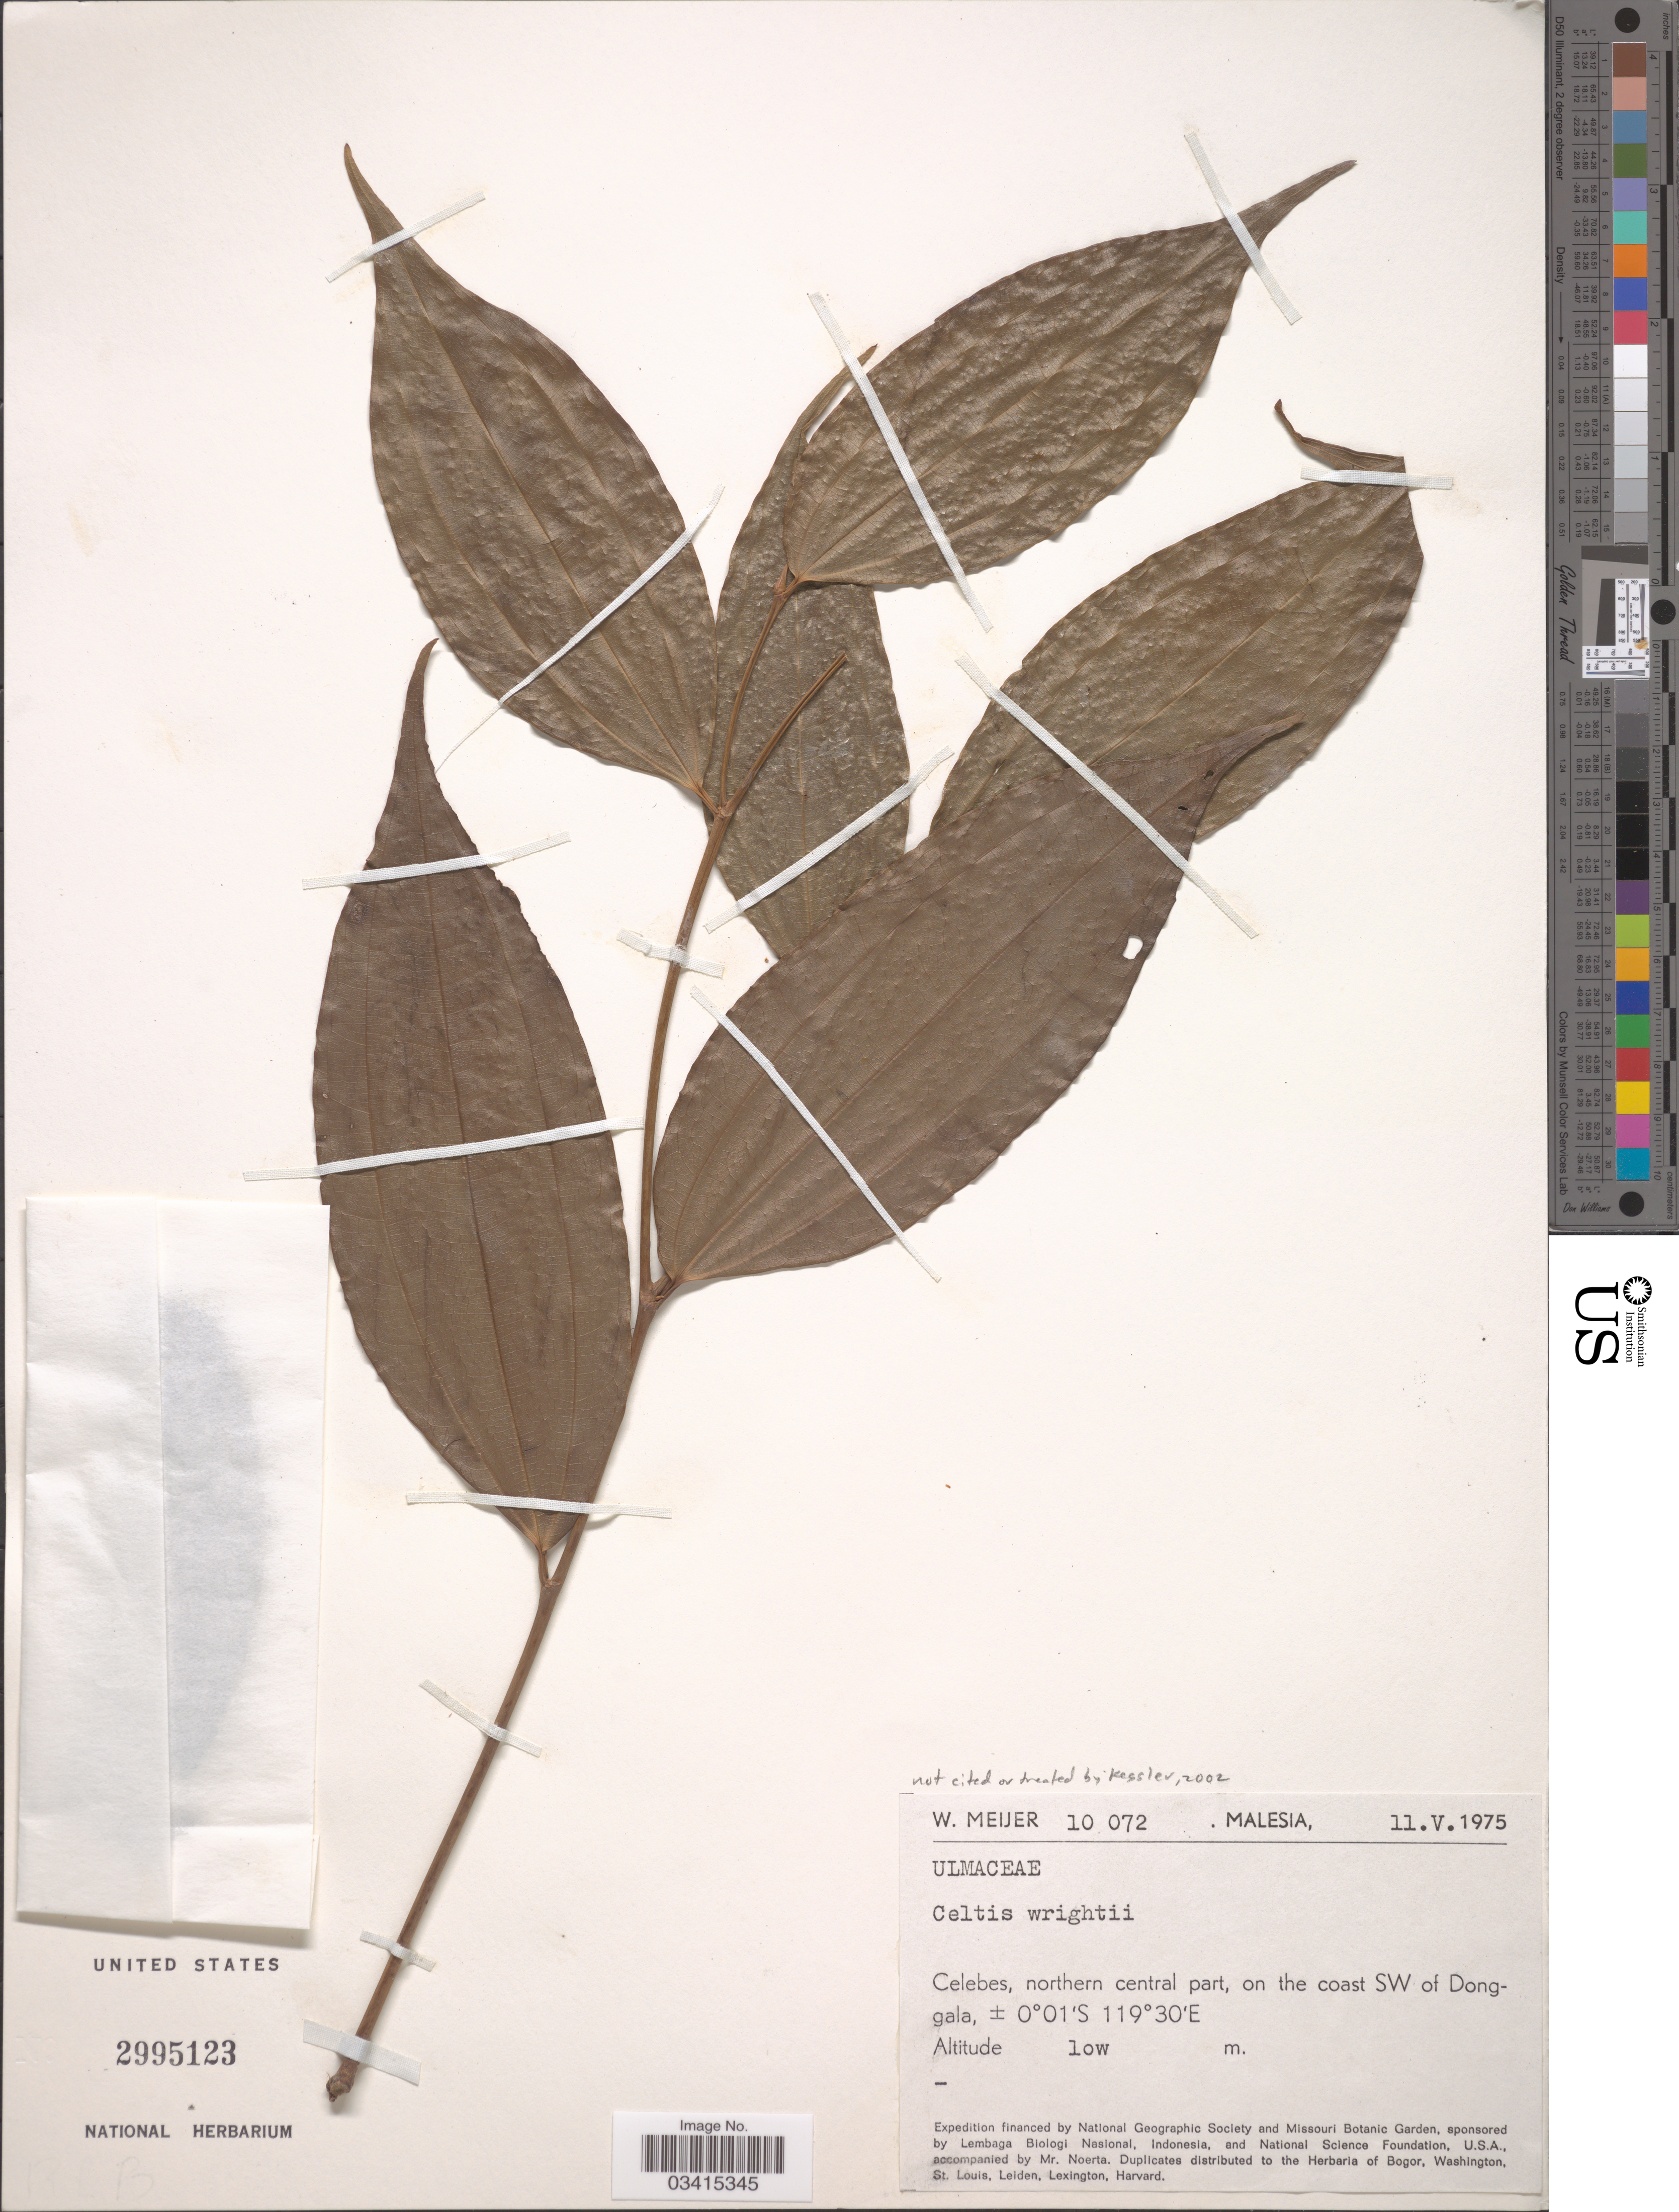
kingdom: Plantae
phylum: Tracheophyta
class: Magnoliopsida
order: Rosales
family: Cannabaceae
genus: Celtis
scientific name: Celtis wightii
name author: Planch.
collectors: W. Meijer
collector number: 10072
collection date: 1975-05-11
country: Malaysia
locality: Malesia. Celebes, northern central part, on the coast SW of Dongala.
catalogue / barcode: US 2995123